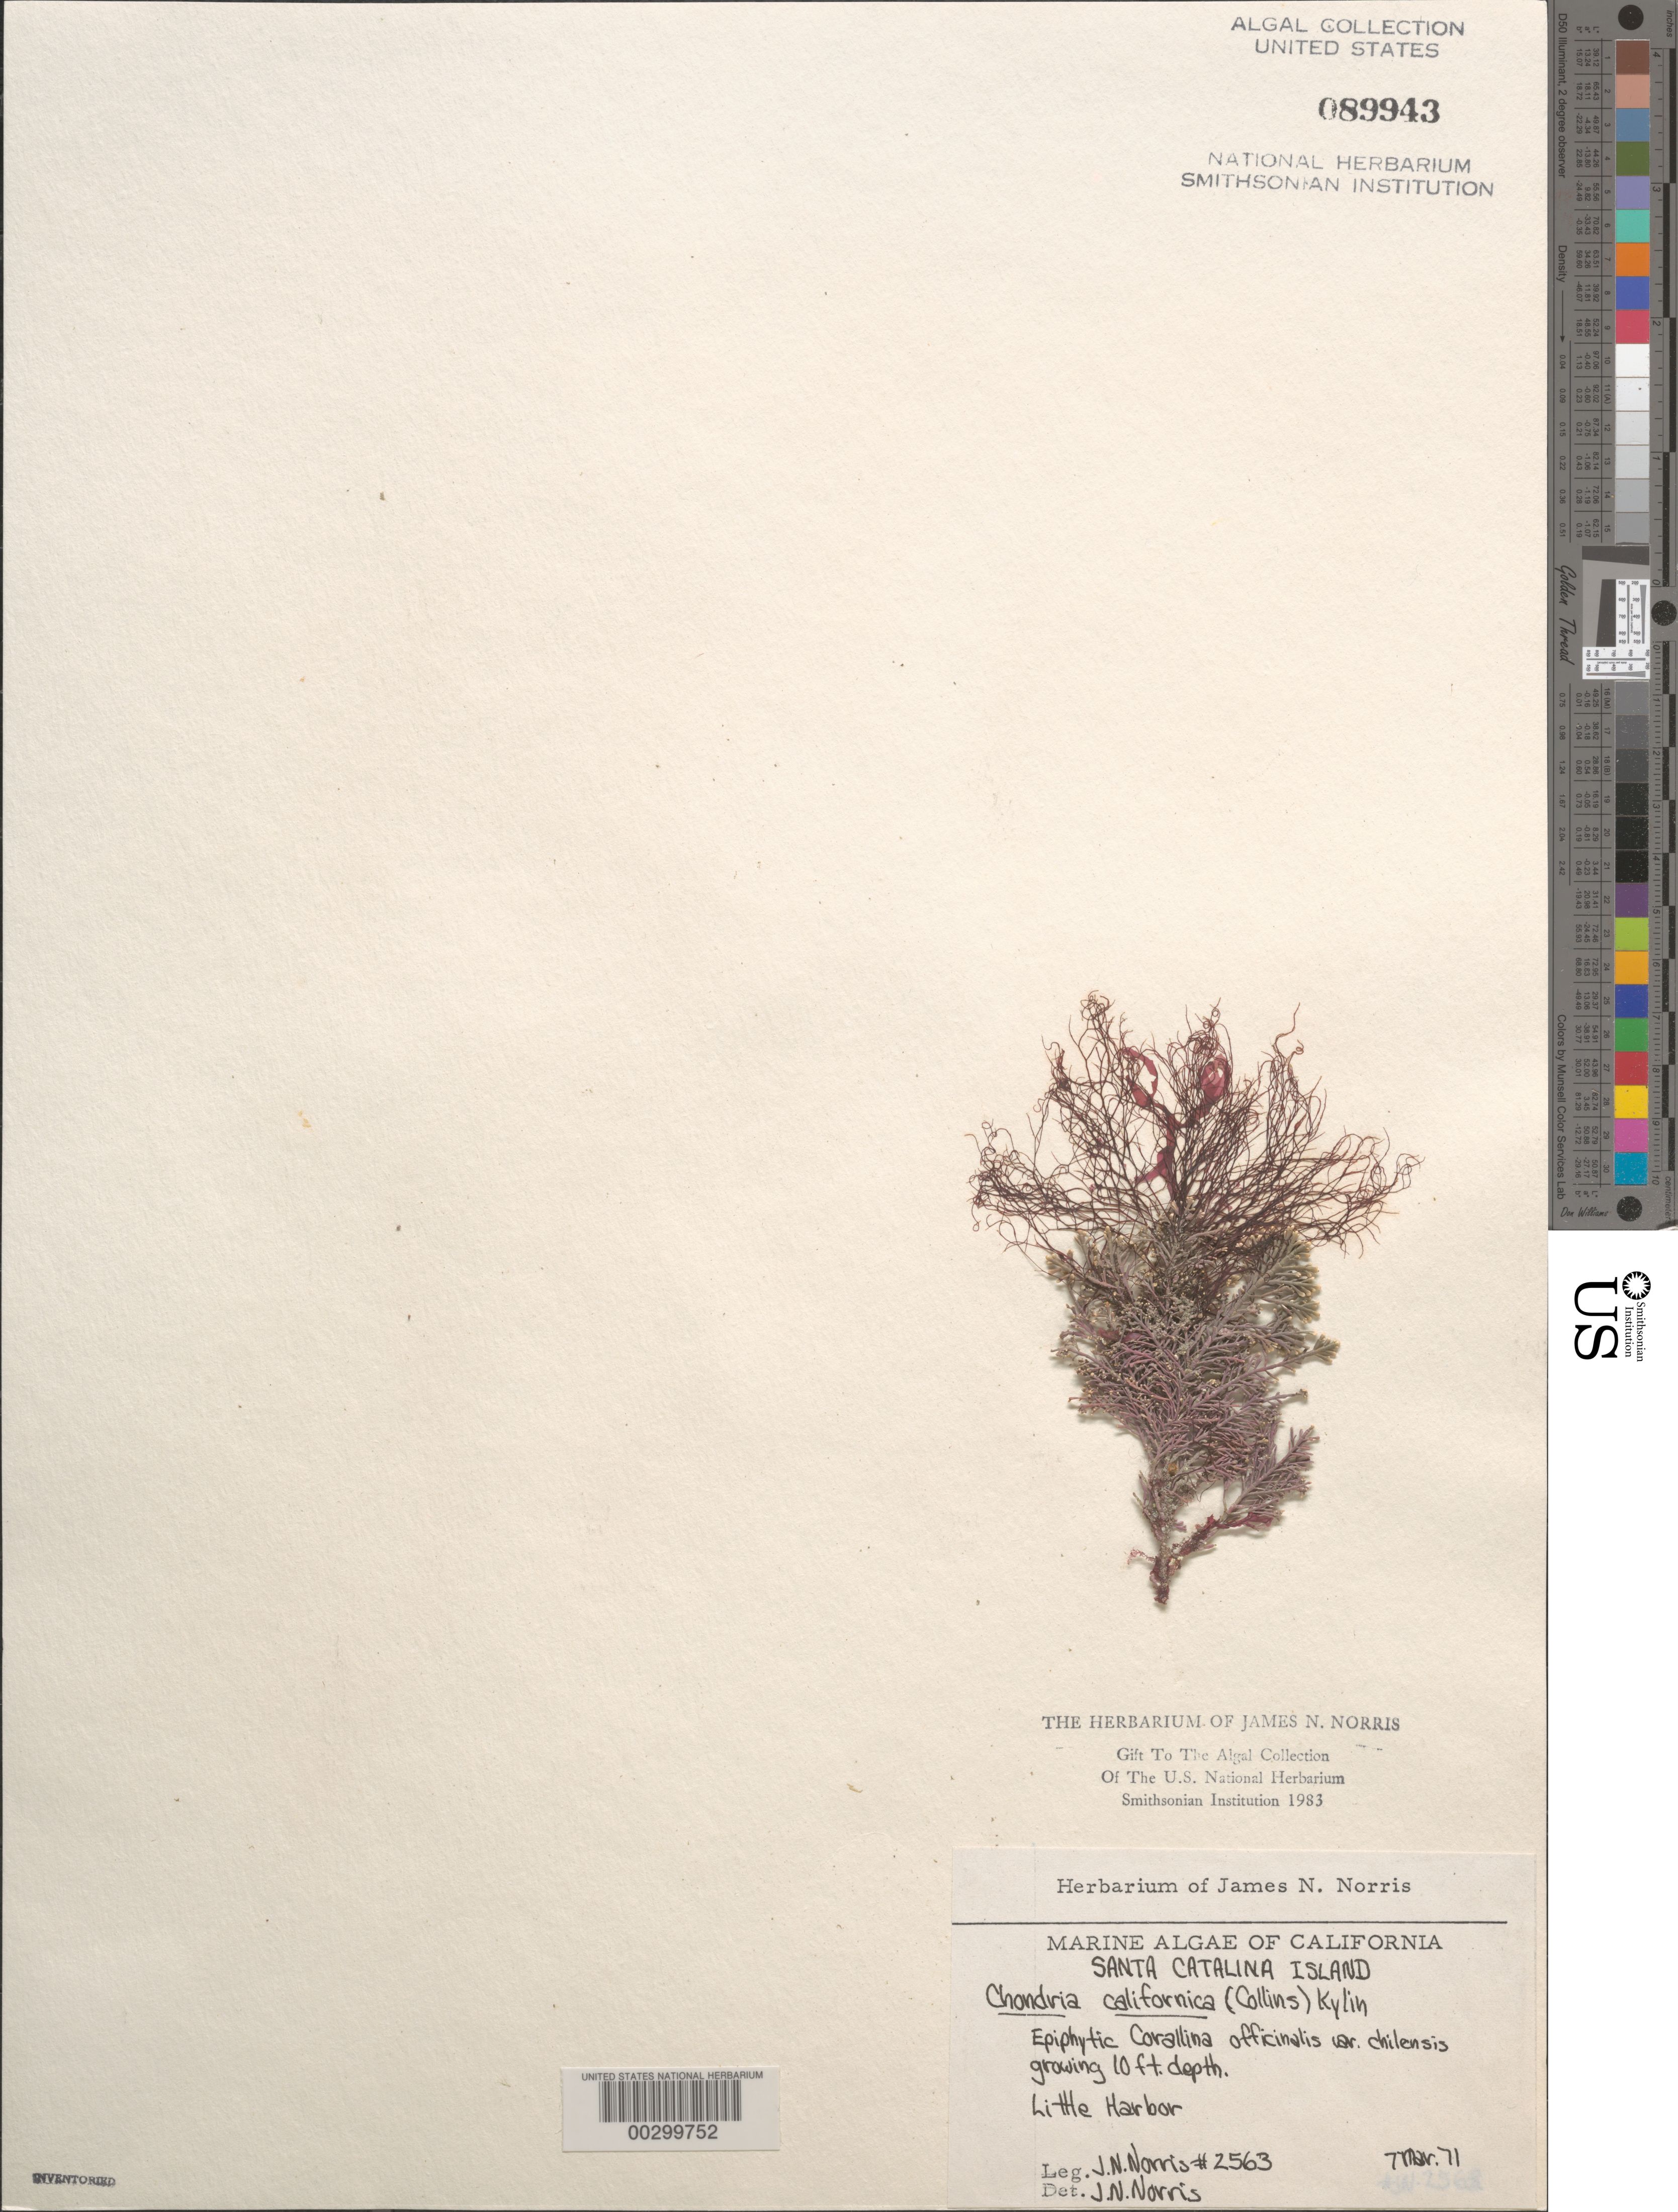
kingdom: Plantae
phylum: Rhodophyta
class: Florideophyceae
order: Ceramiales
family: Rhodomelaceae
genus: Chondria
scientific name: Chondria acrorhizophora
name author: Setch. & N.L. Gardner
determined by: Algae name updating Project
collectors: J. N. Norris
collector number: JN-2563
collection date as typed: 07 Mar 1971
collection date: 1971-03-07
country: United States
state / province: California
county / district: Los Angeles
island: Santa Catalina Island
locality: Little Harbor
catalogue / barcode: US 89943